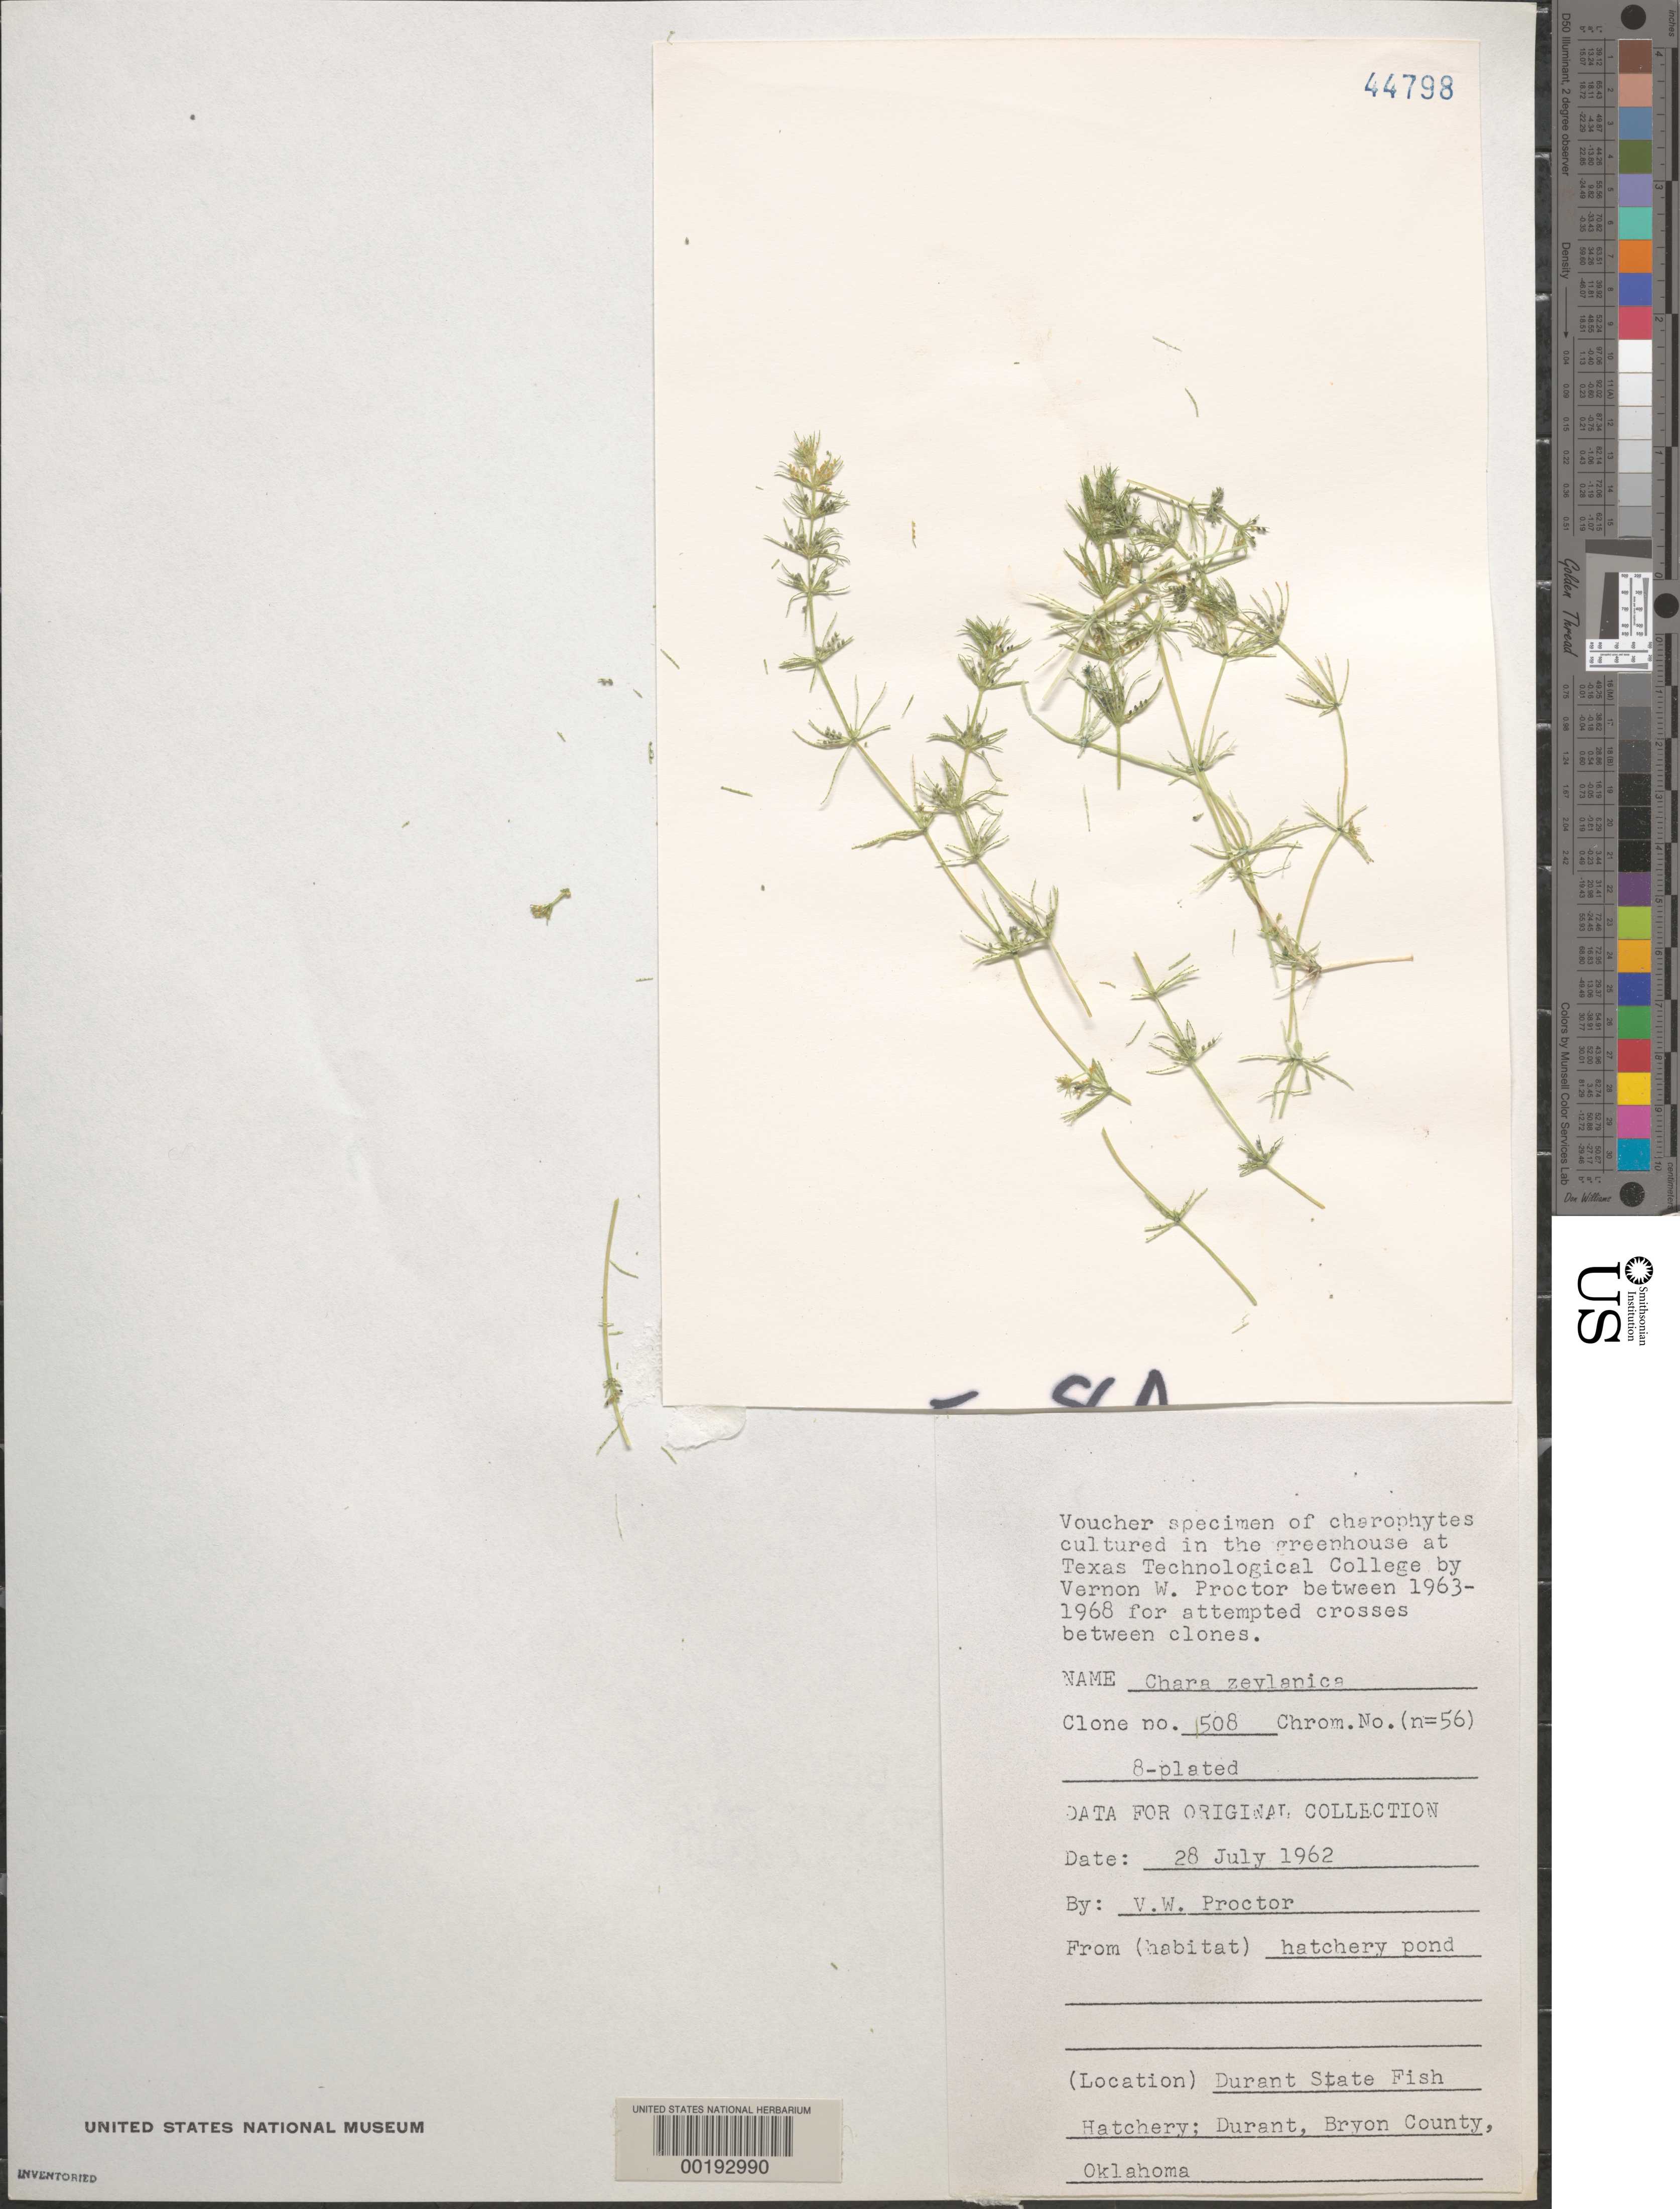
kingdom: Plantae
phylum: Charophyta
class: Charophyceae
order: Charales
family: Characeae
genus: Chara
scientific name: Chara zeylanica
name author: J.G. Klein ex Willd.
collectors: V. Proctor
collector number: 508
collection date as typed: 28 Jul 1962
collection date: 1962-07-28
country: United States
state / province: Oklahoma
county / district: Bryan County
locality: Durant State Fish Hatchery, Durant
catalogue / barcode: US 44798